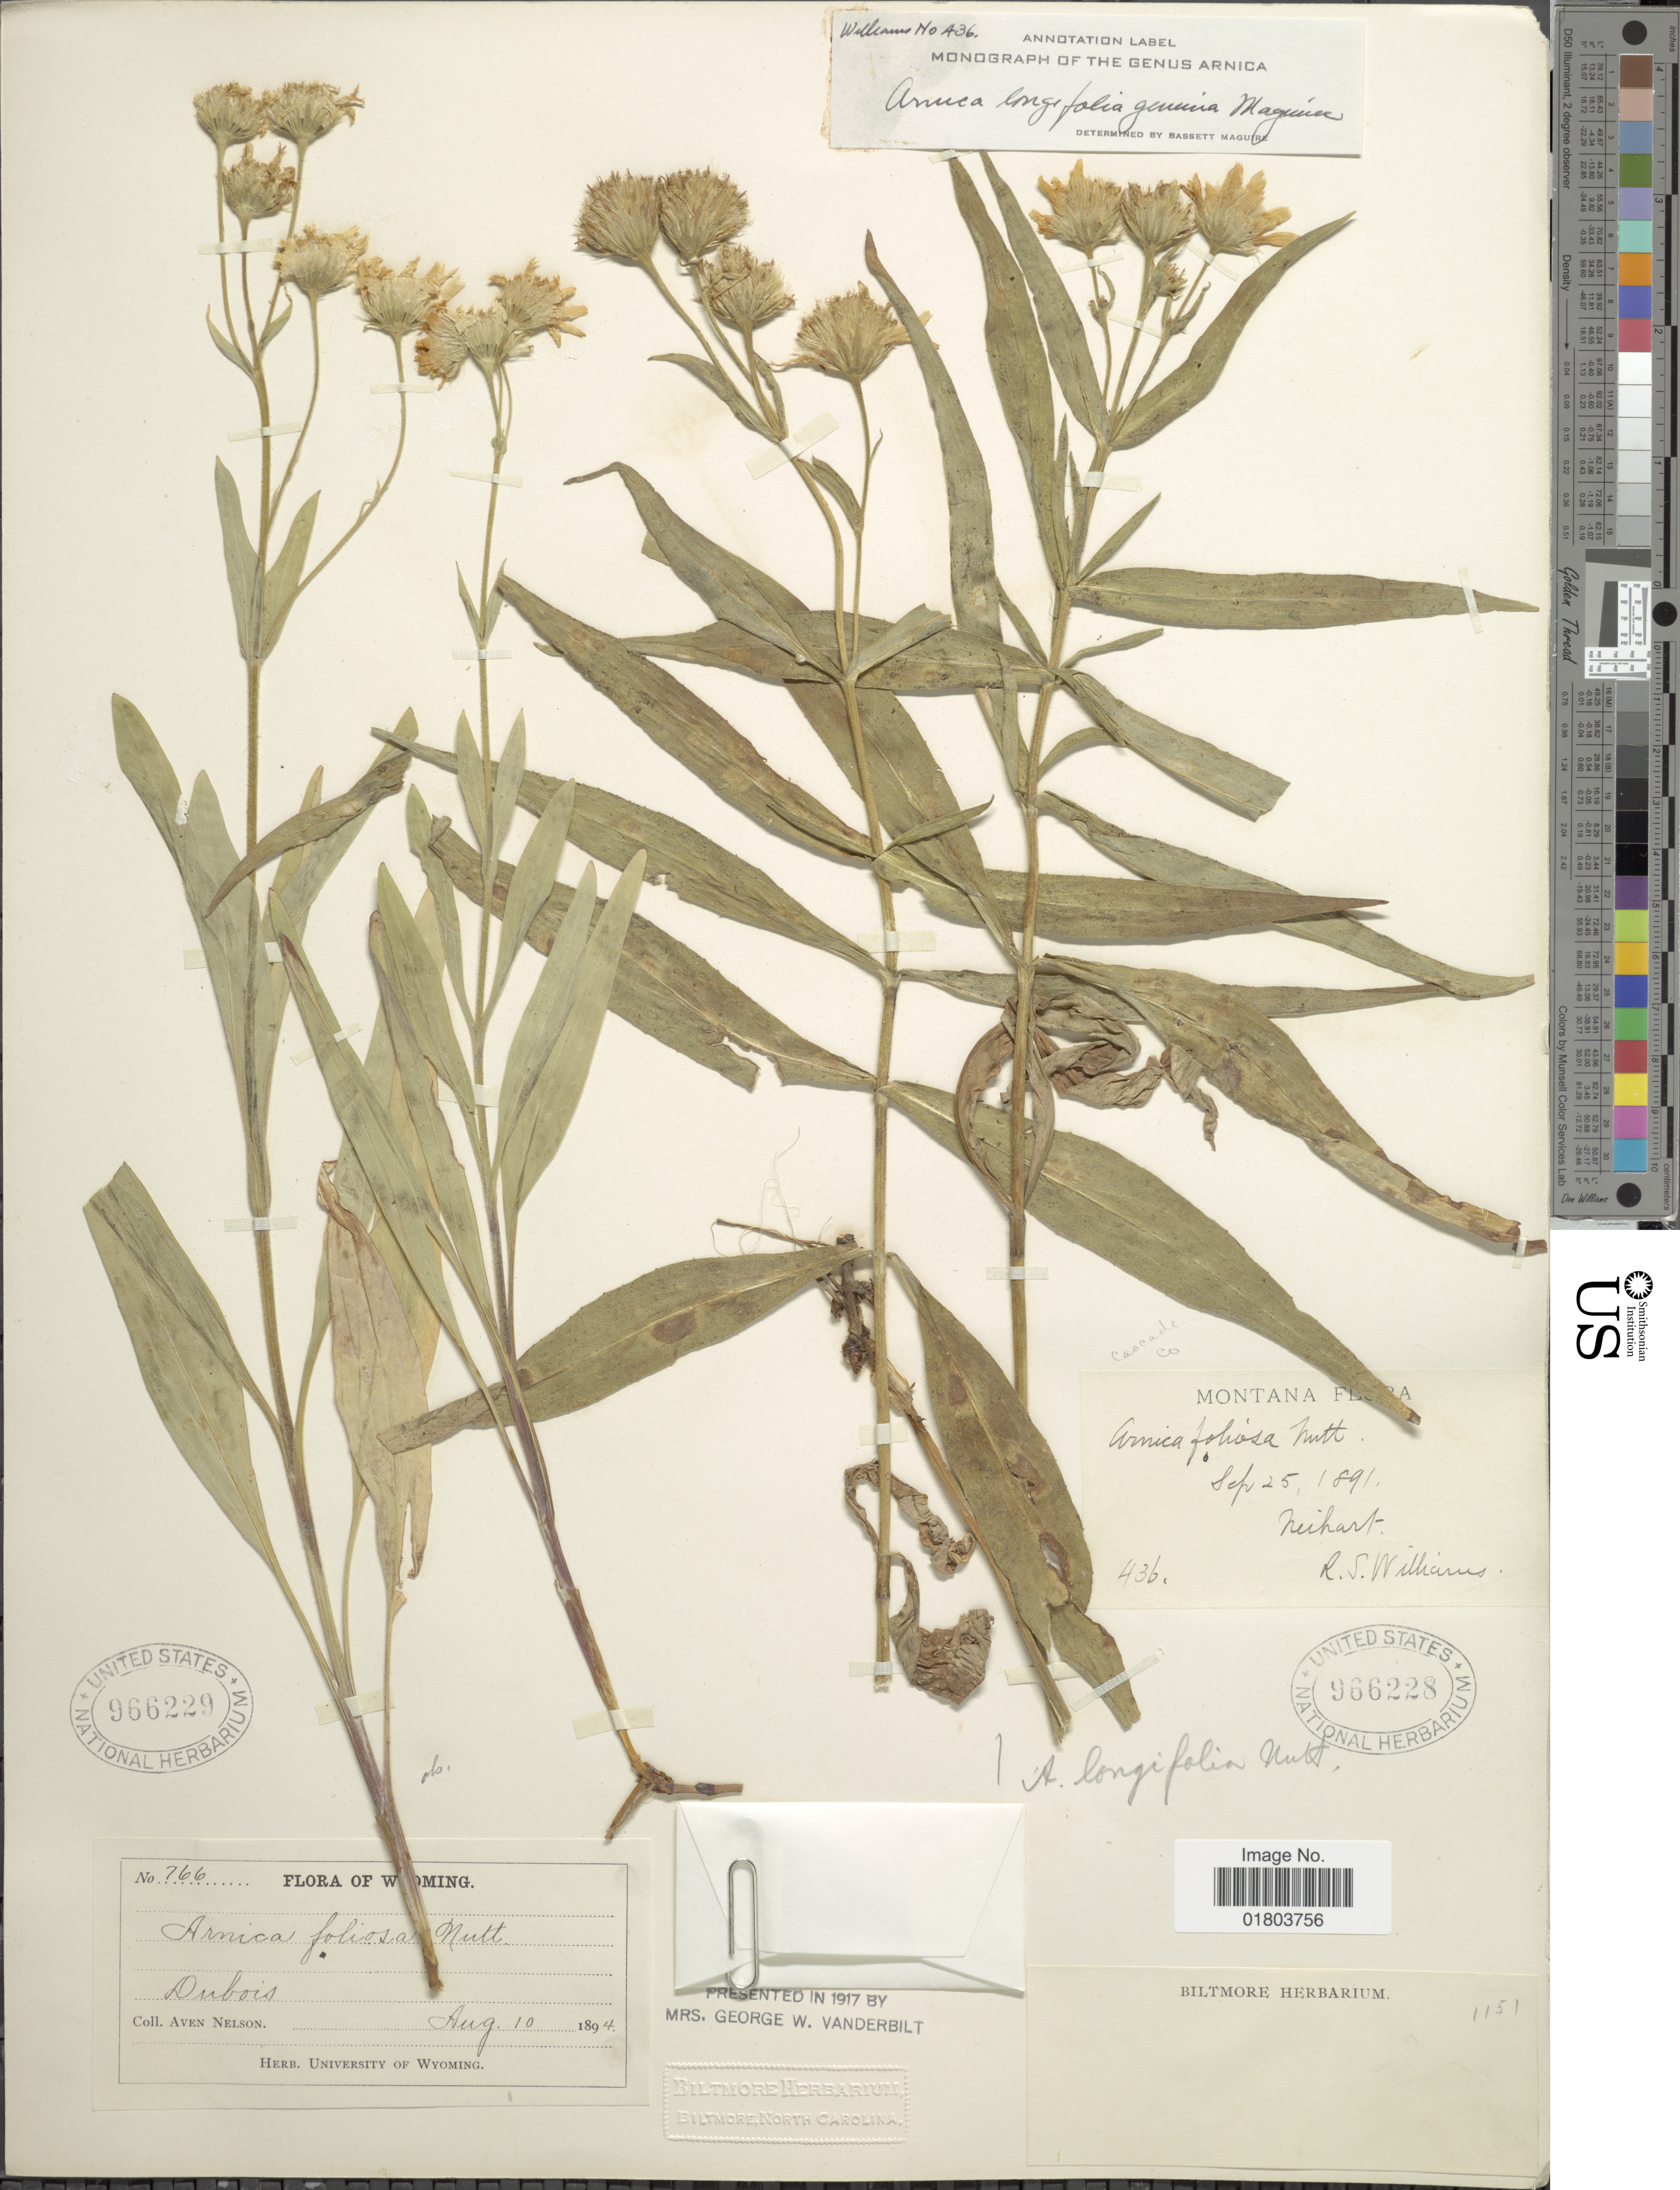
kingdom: Plantae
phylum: Tracheophyta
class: Magnoliopsida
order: Asterales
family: Asteraceae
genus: Arnica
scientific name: Arnica longifolia subsp. genuina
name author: Maguire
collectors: A. Nelson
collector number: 766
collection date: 1894-08-10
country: United States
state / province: Wyoming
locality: Dubois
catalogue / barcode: US 966229